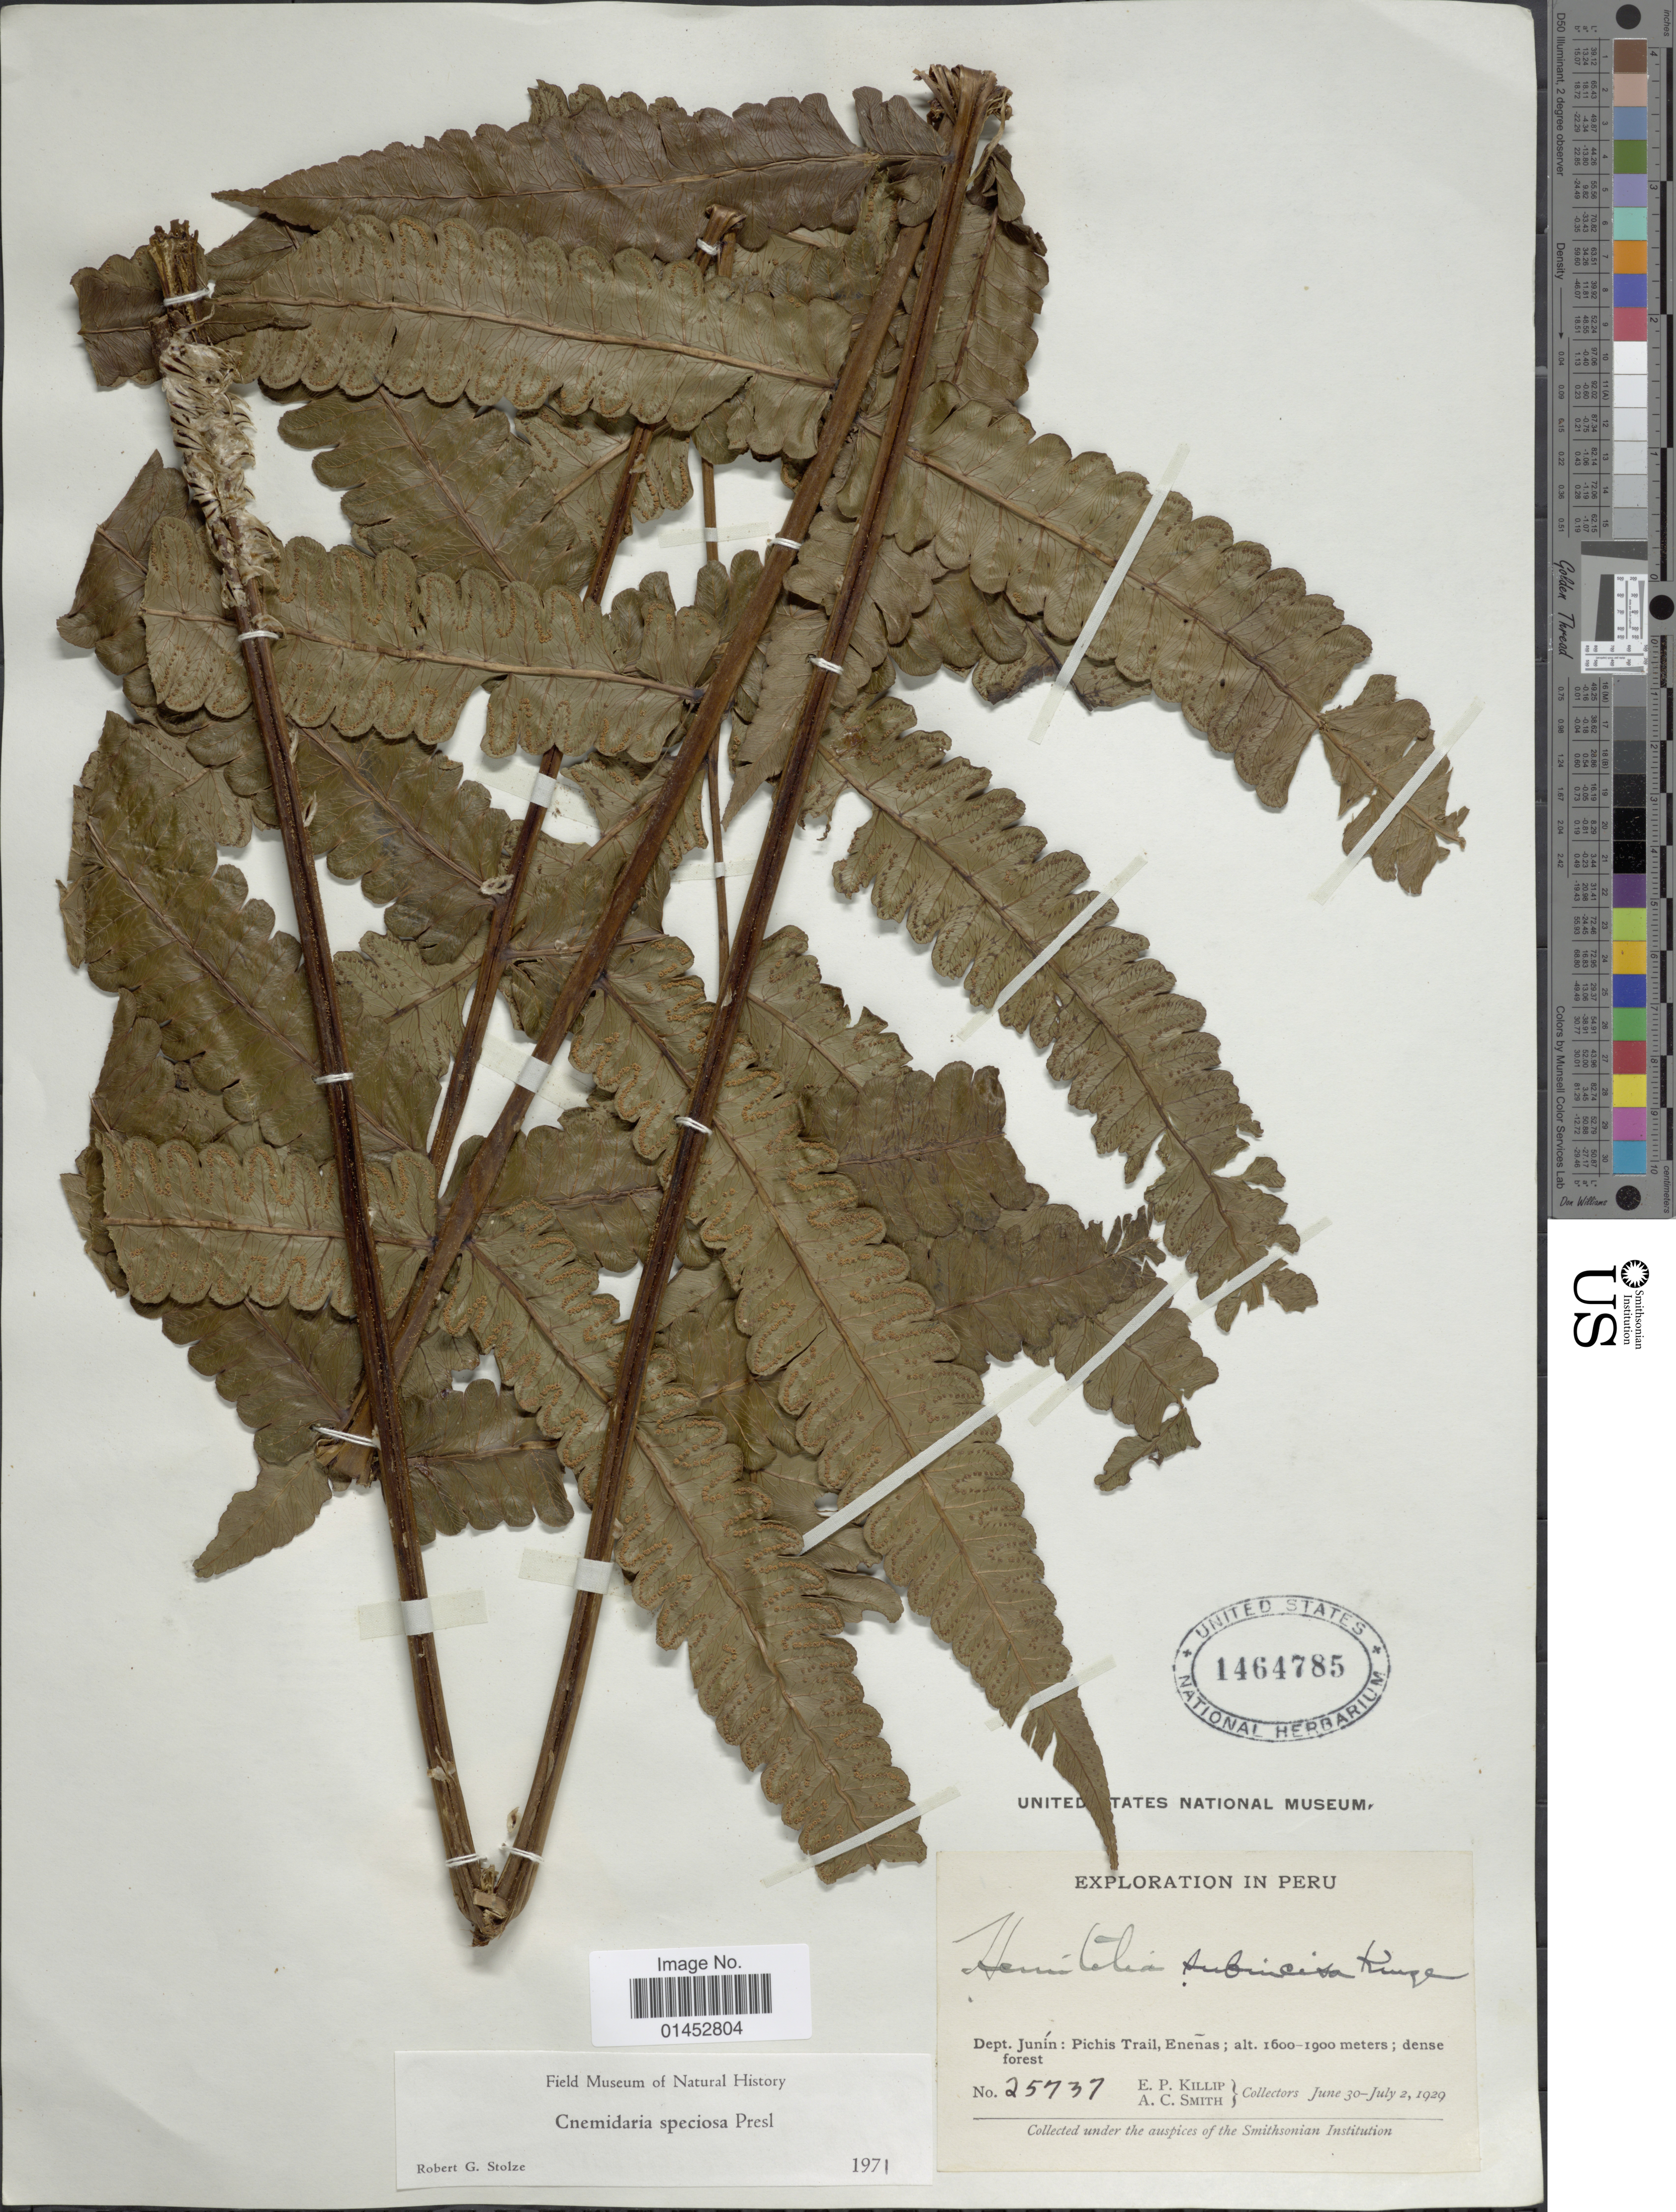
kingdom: Plantae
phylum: Tracheophyta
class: Polypodiopsida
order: Cyatheales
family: Cyatheaceae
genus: Cyathea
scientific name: Cyathea speciosa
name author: Humb. & Bonpl. ex Willd.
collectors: E. P. Killip & A. C. Smith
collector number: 25737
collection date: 1929-06-30/1929-07-02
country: Peru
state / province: Junín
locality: Dept. Junín: Pichis Trail, Eneñas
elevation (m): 1600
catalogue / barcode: US 1464785